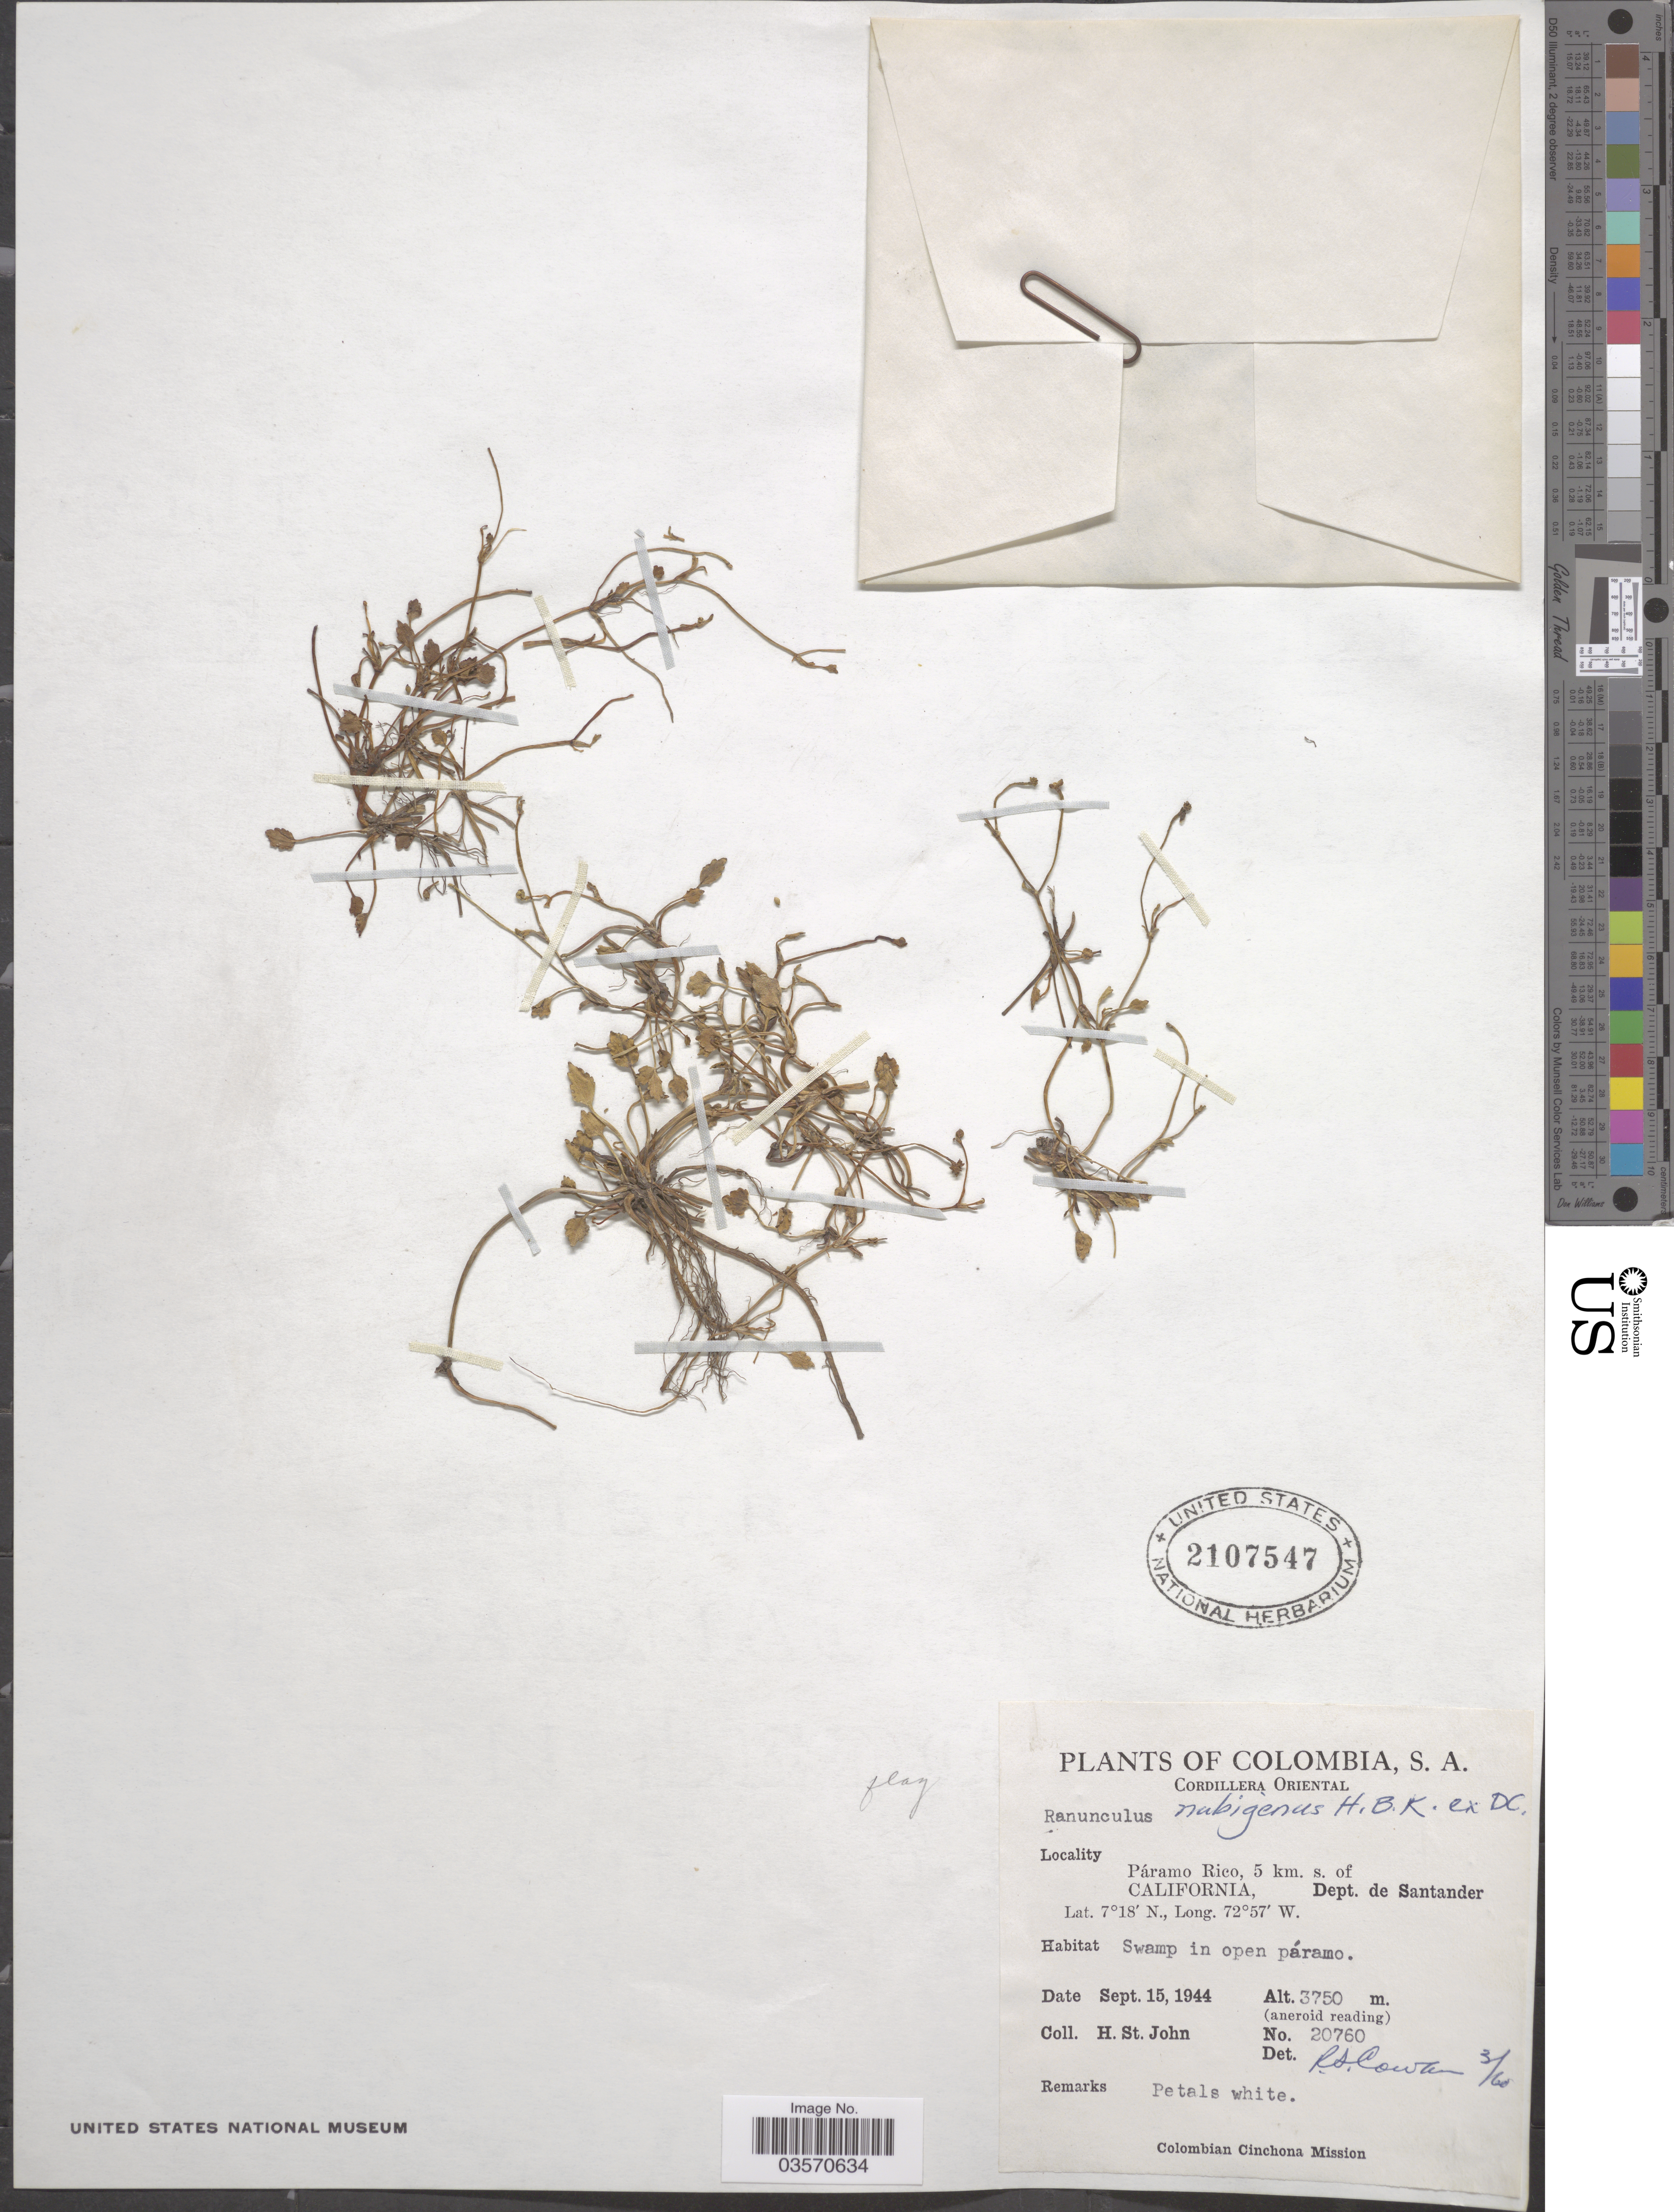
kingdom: Plantae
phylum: Tracheophyta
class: Magnoliopsida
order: Ranunculales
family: Ranunculaceae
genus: Ranunculus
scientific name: Ranunculus nubigenus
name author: Humb. et al. ex DC.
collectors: H. St. John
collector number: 20760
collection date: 1944-09-15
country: Colombia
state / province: Santander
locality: Cordillera Oriental. Páramo Rico, 5 km. s. of California. Dept. de Santander.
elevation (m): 3750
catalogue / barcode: US 2107547